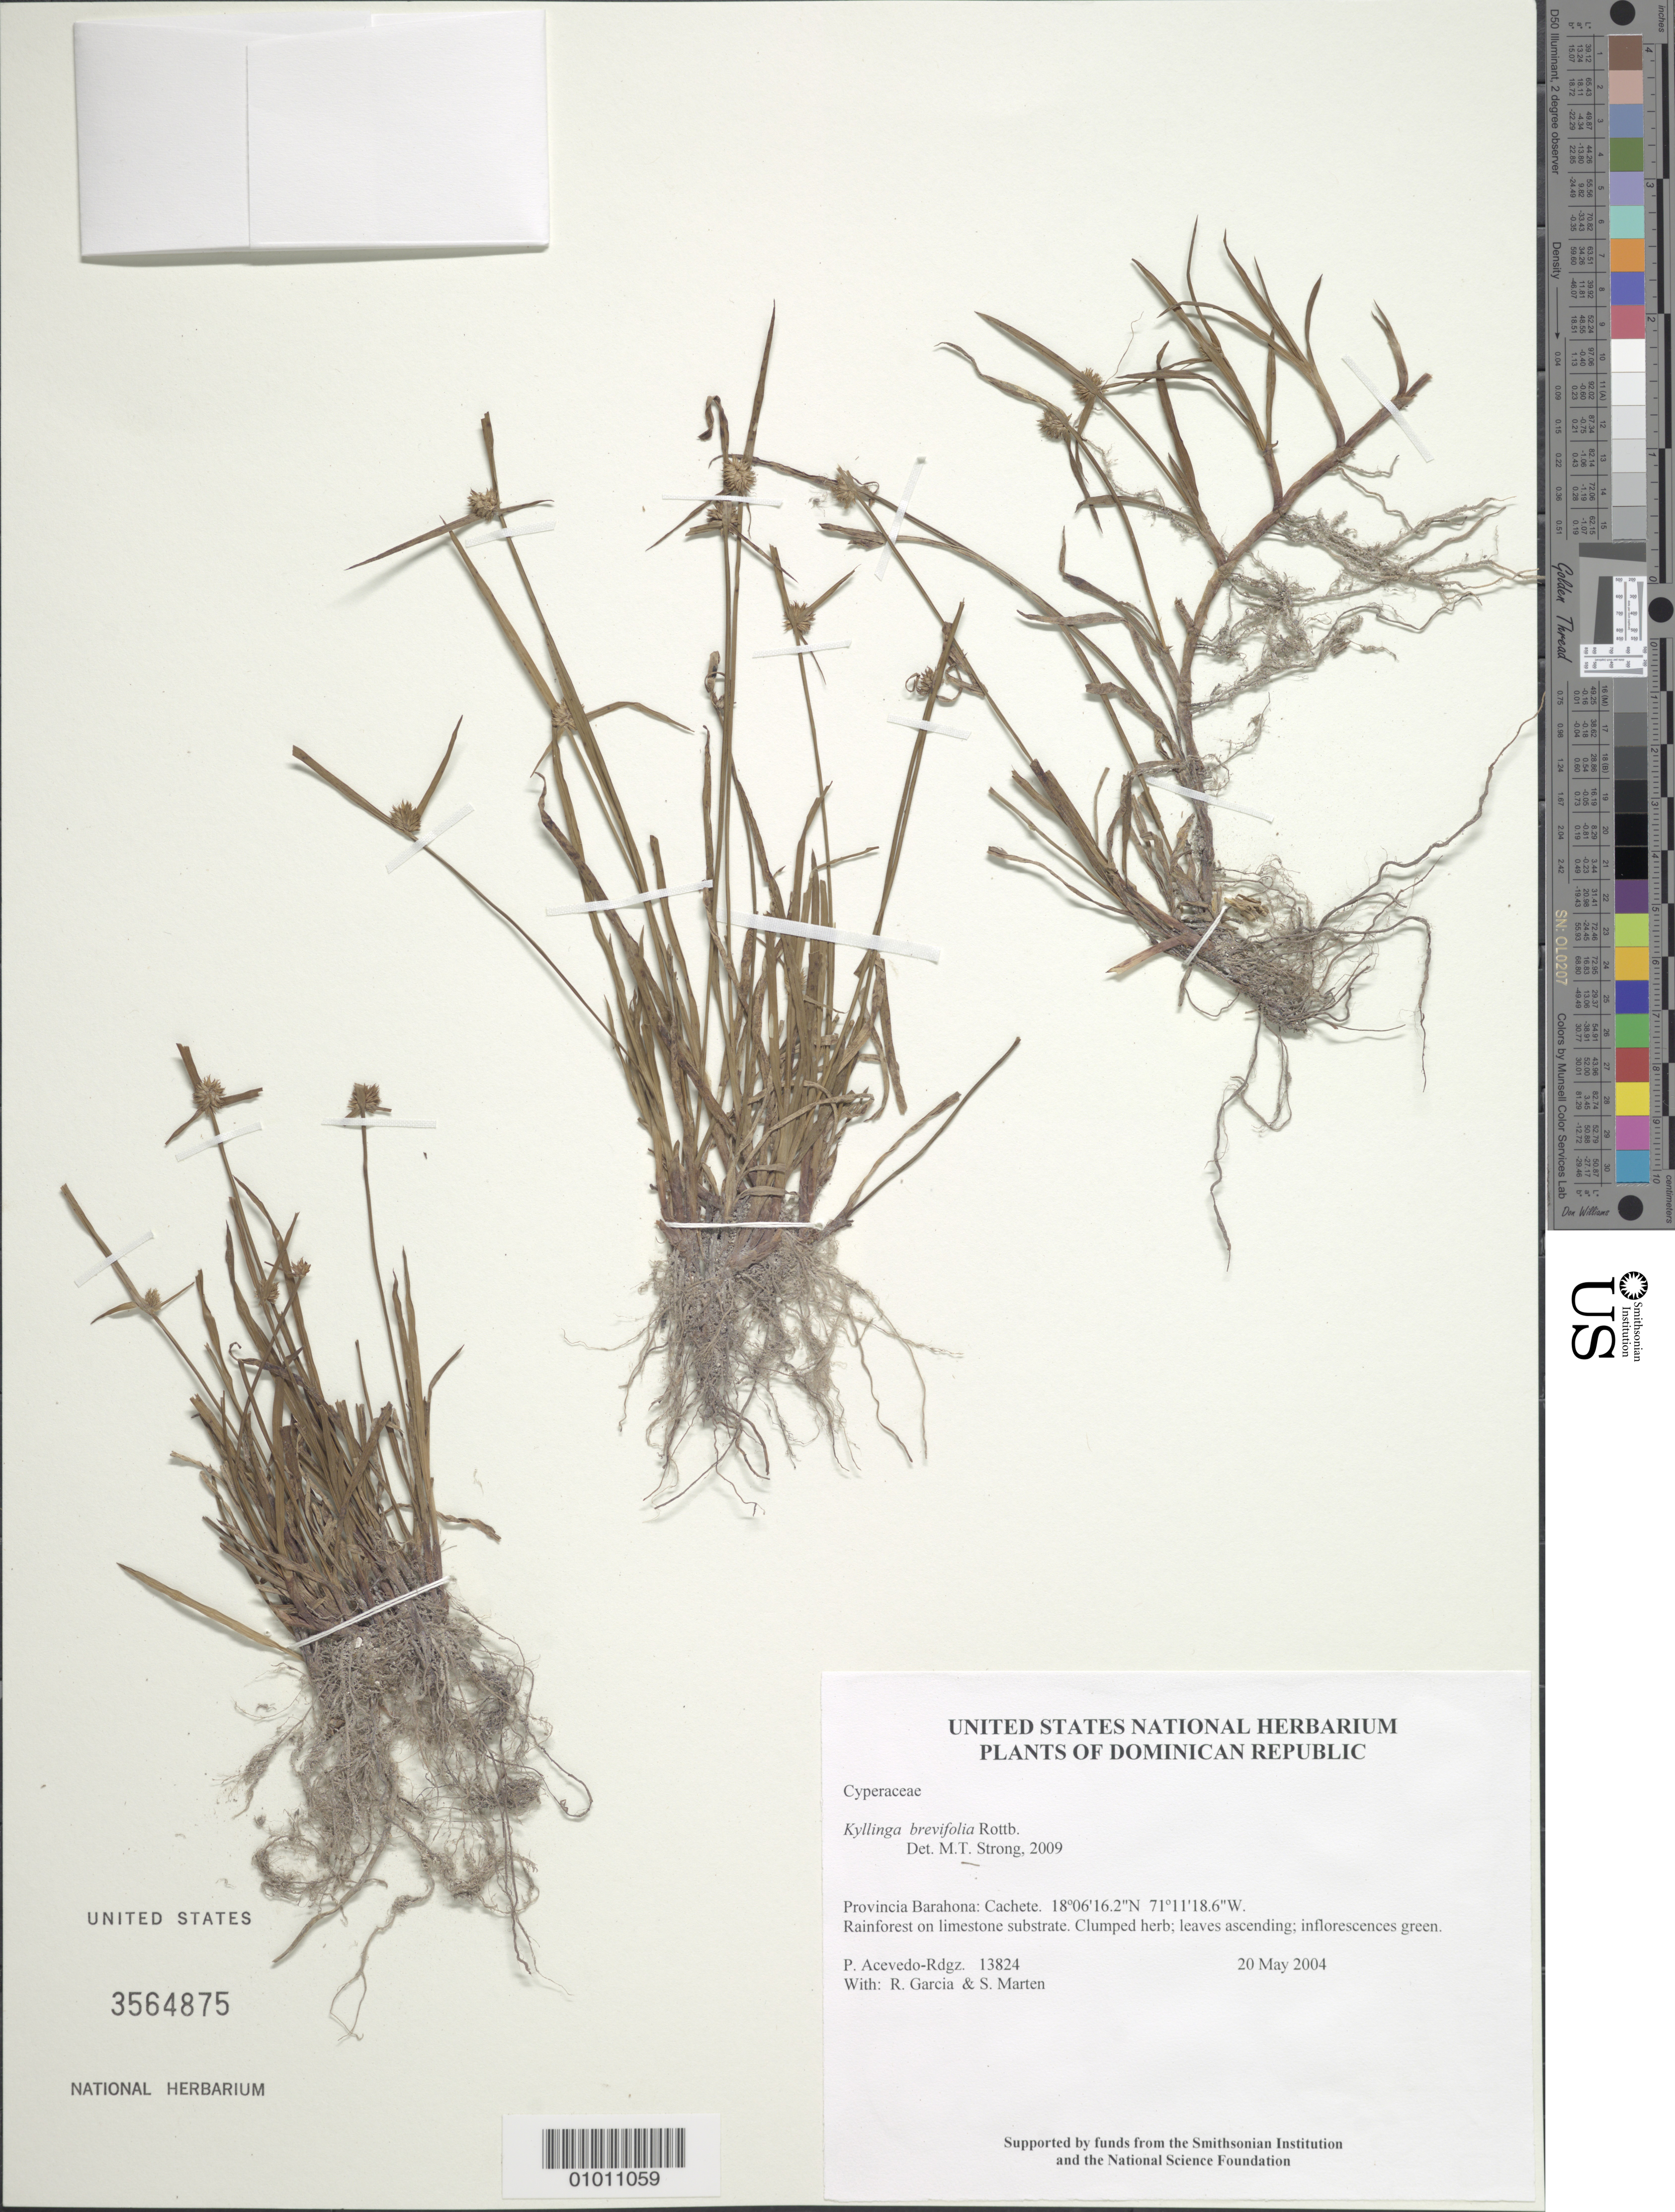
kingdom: Plantae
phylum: Tracheophyta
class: Liliopsida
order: Poales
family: Cyperaceae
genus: Cyperus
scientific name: Cyperus brevifolius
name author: (Rottb.) Hassk.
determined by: Strong, M. T., (US), Smithsonian Institution - National Museum of Natural History (UNITED STATES)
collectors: P. Acevedo-Rodr., R. G. García & S. Marten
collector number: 13824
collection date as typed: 20 May 2004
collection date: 2004-05-20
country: Dominican Republic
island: Hispaniola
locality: Provincia Barahona: Cachete.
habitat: Rainforest on limestone substrate.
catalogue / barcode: US 3564875